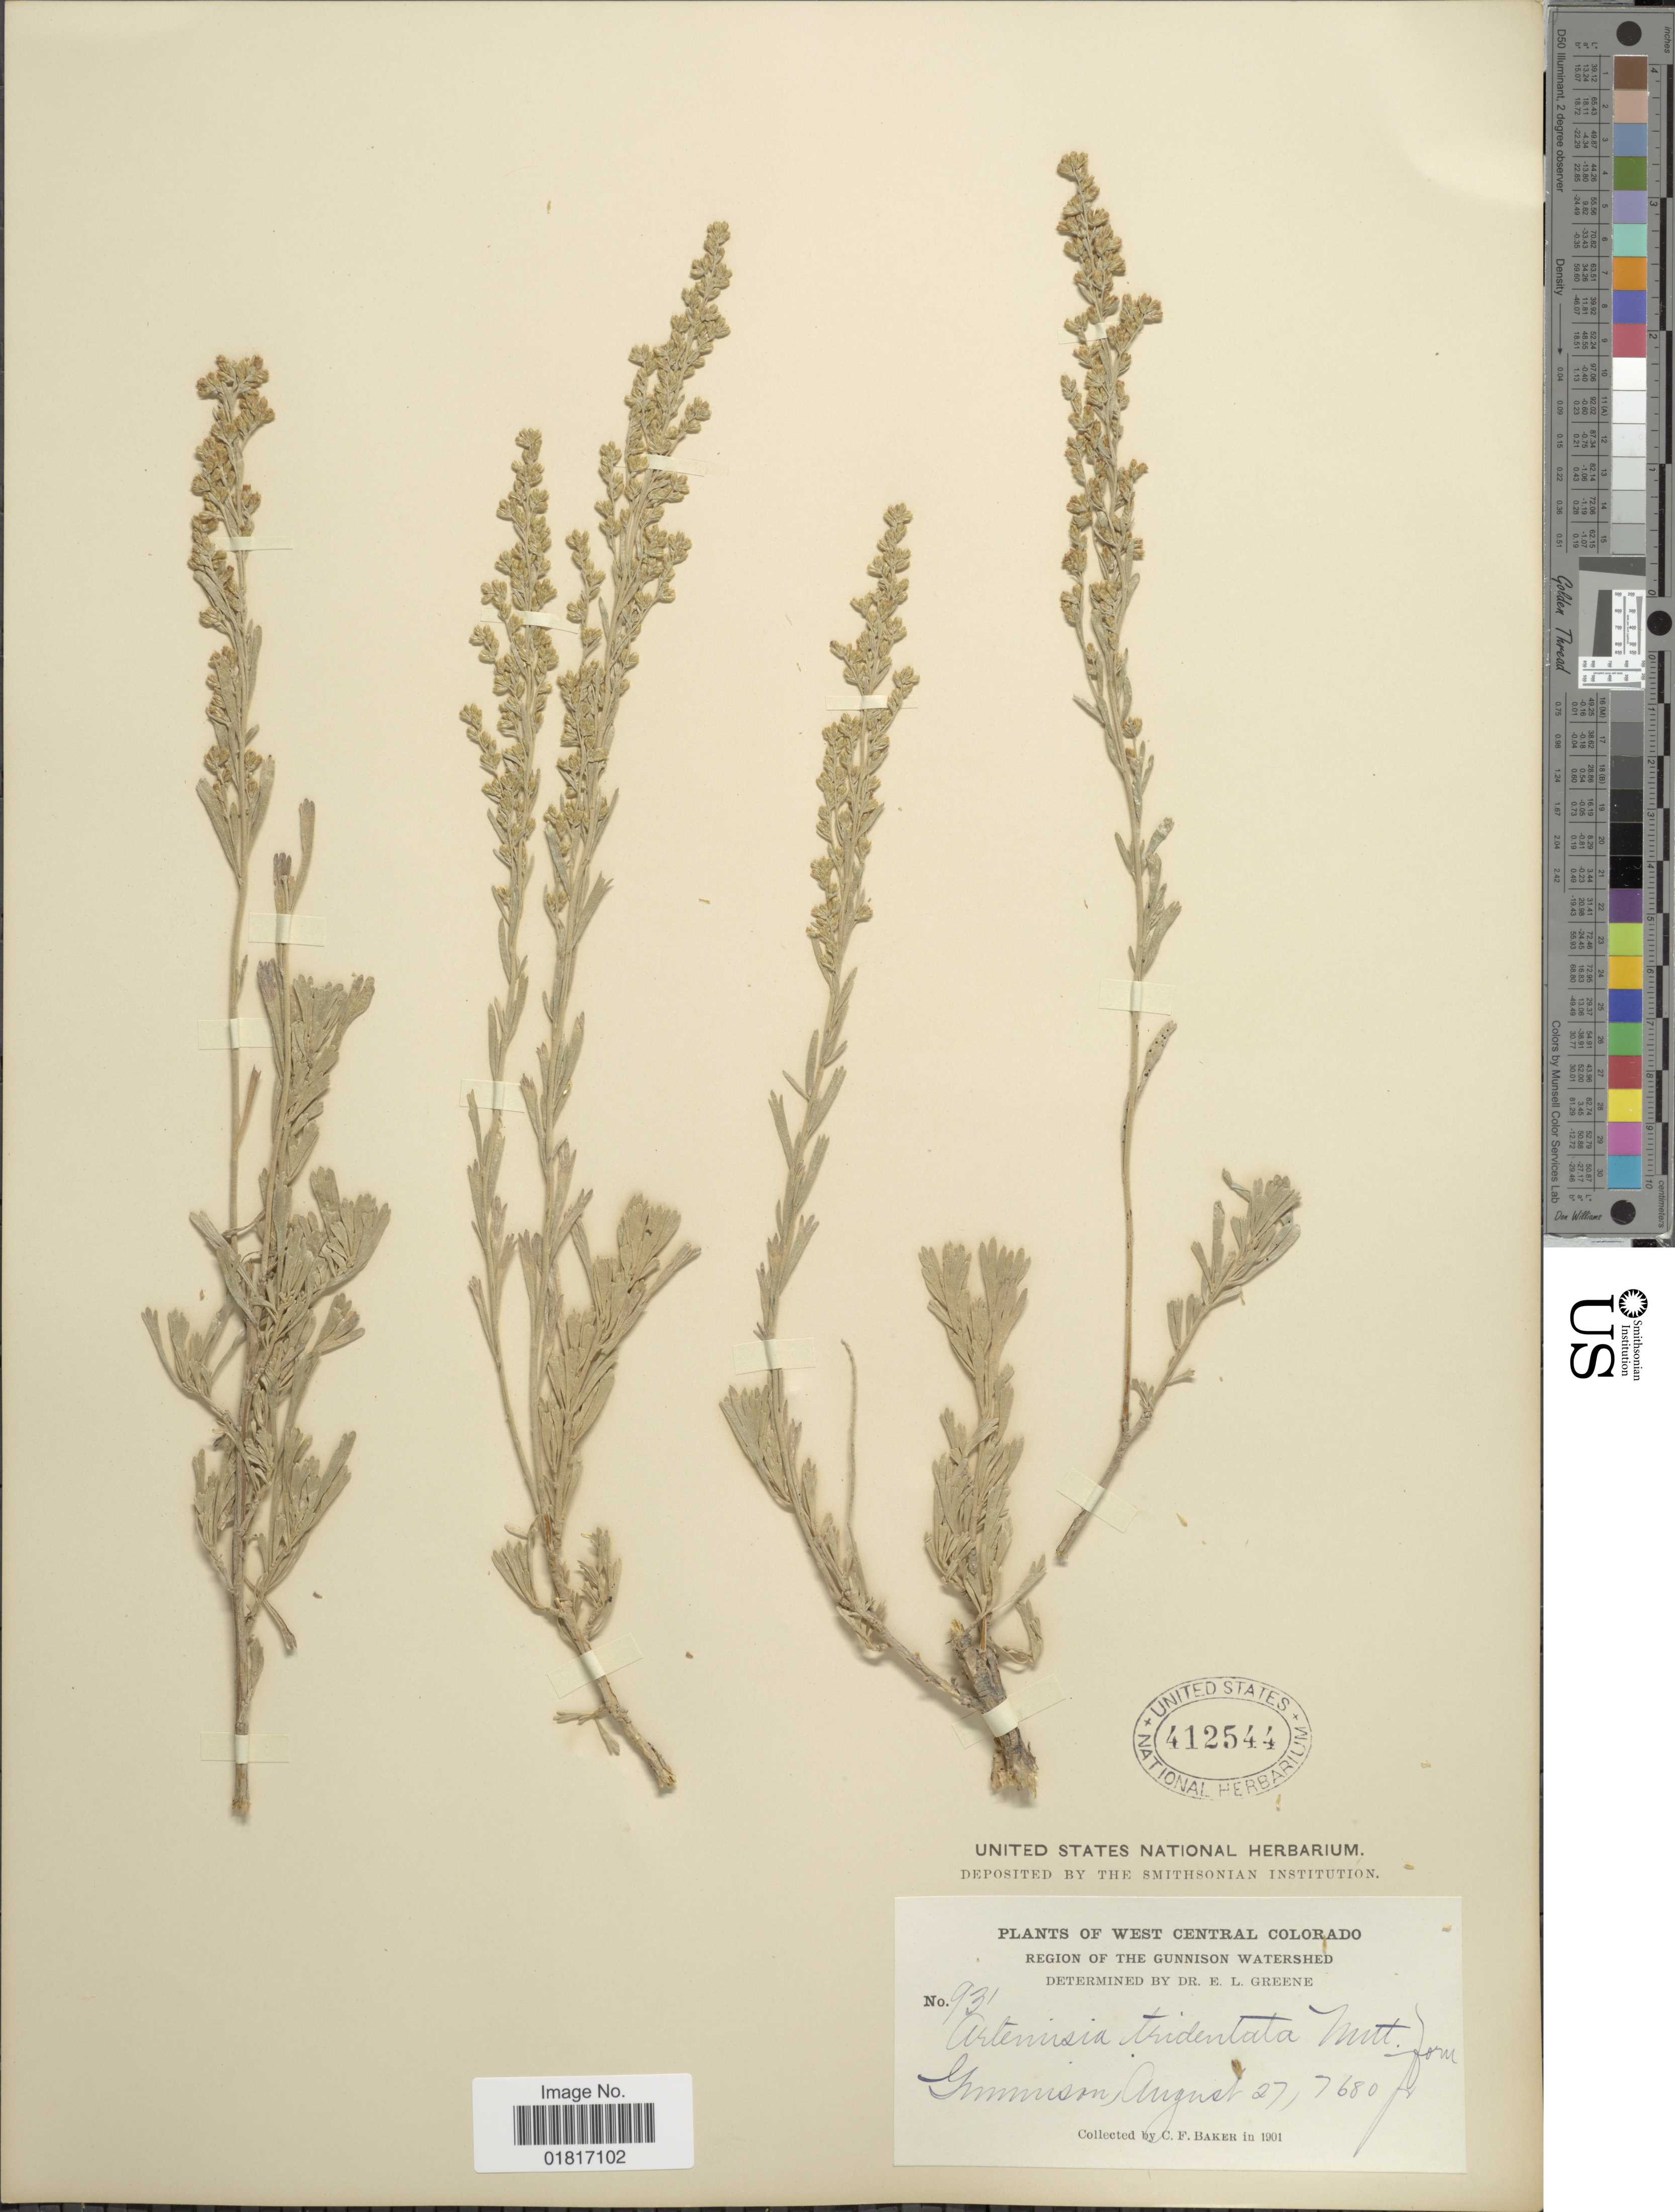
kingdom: Plantae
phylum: Tracheophyta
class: Magnoliopsida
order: Asterales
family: Asteraceae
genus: Artemisia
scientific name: Artemisia tridentata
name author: Nutt.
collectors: C. F. Baker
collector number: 931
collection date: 1901-08-27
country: United States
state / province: Colorado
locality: West Central Colorado, Region of the Gunnison Watershed, Gunnison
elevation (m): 2341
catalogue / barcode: US 412544